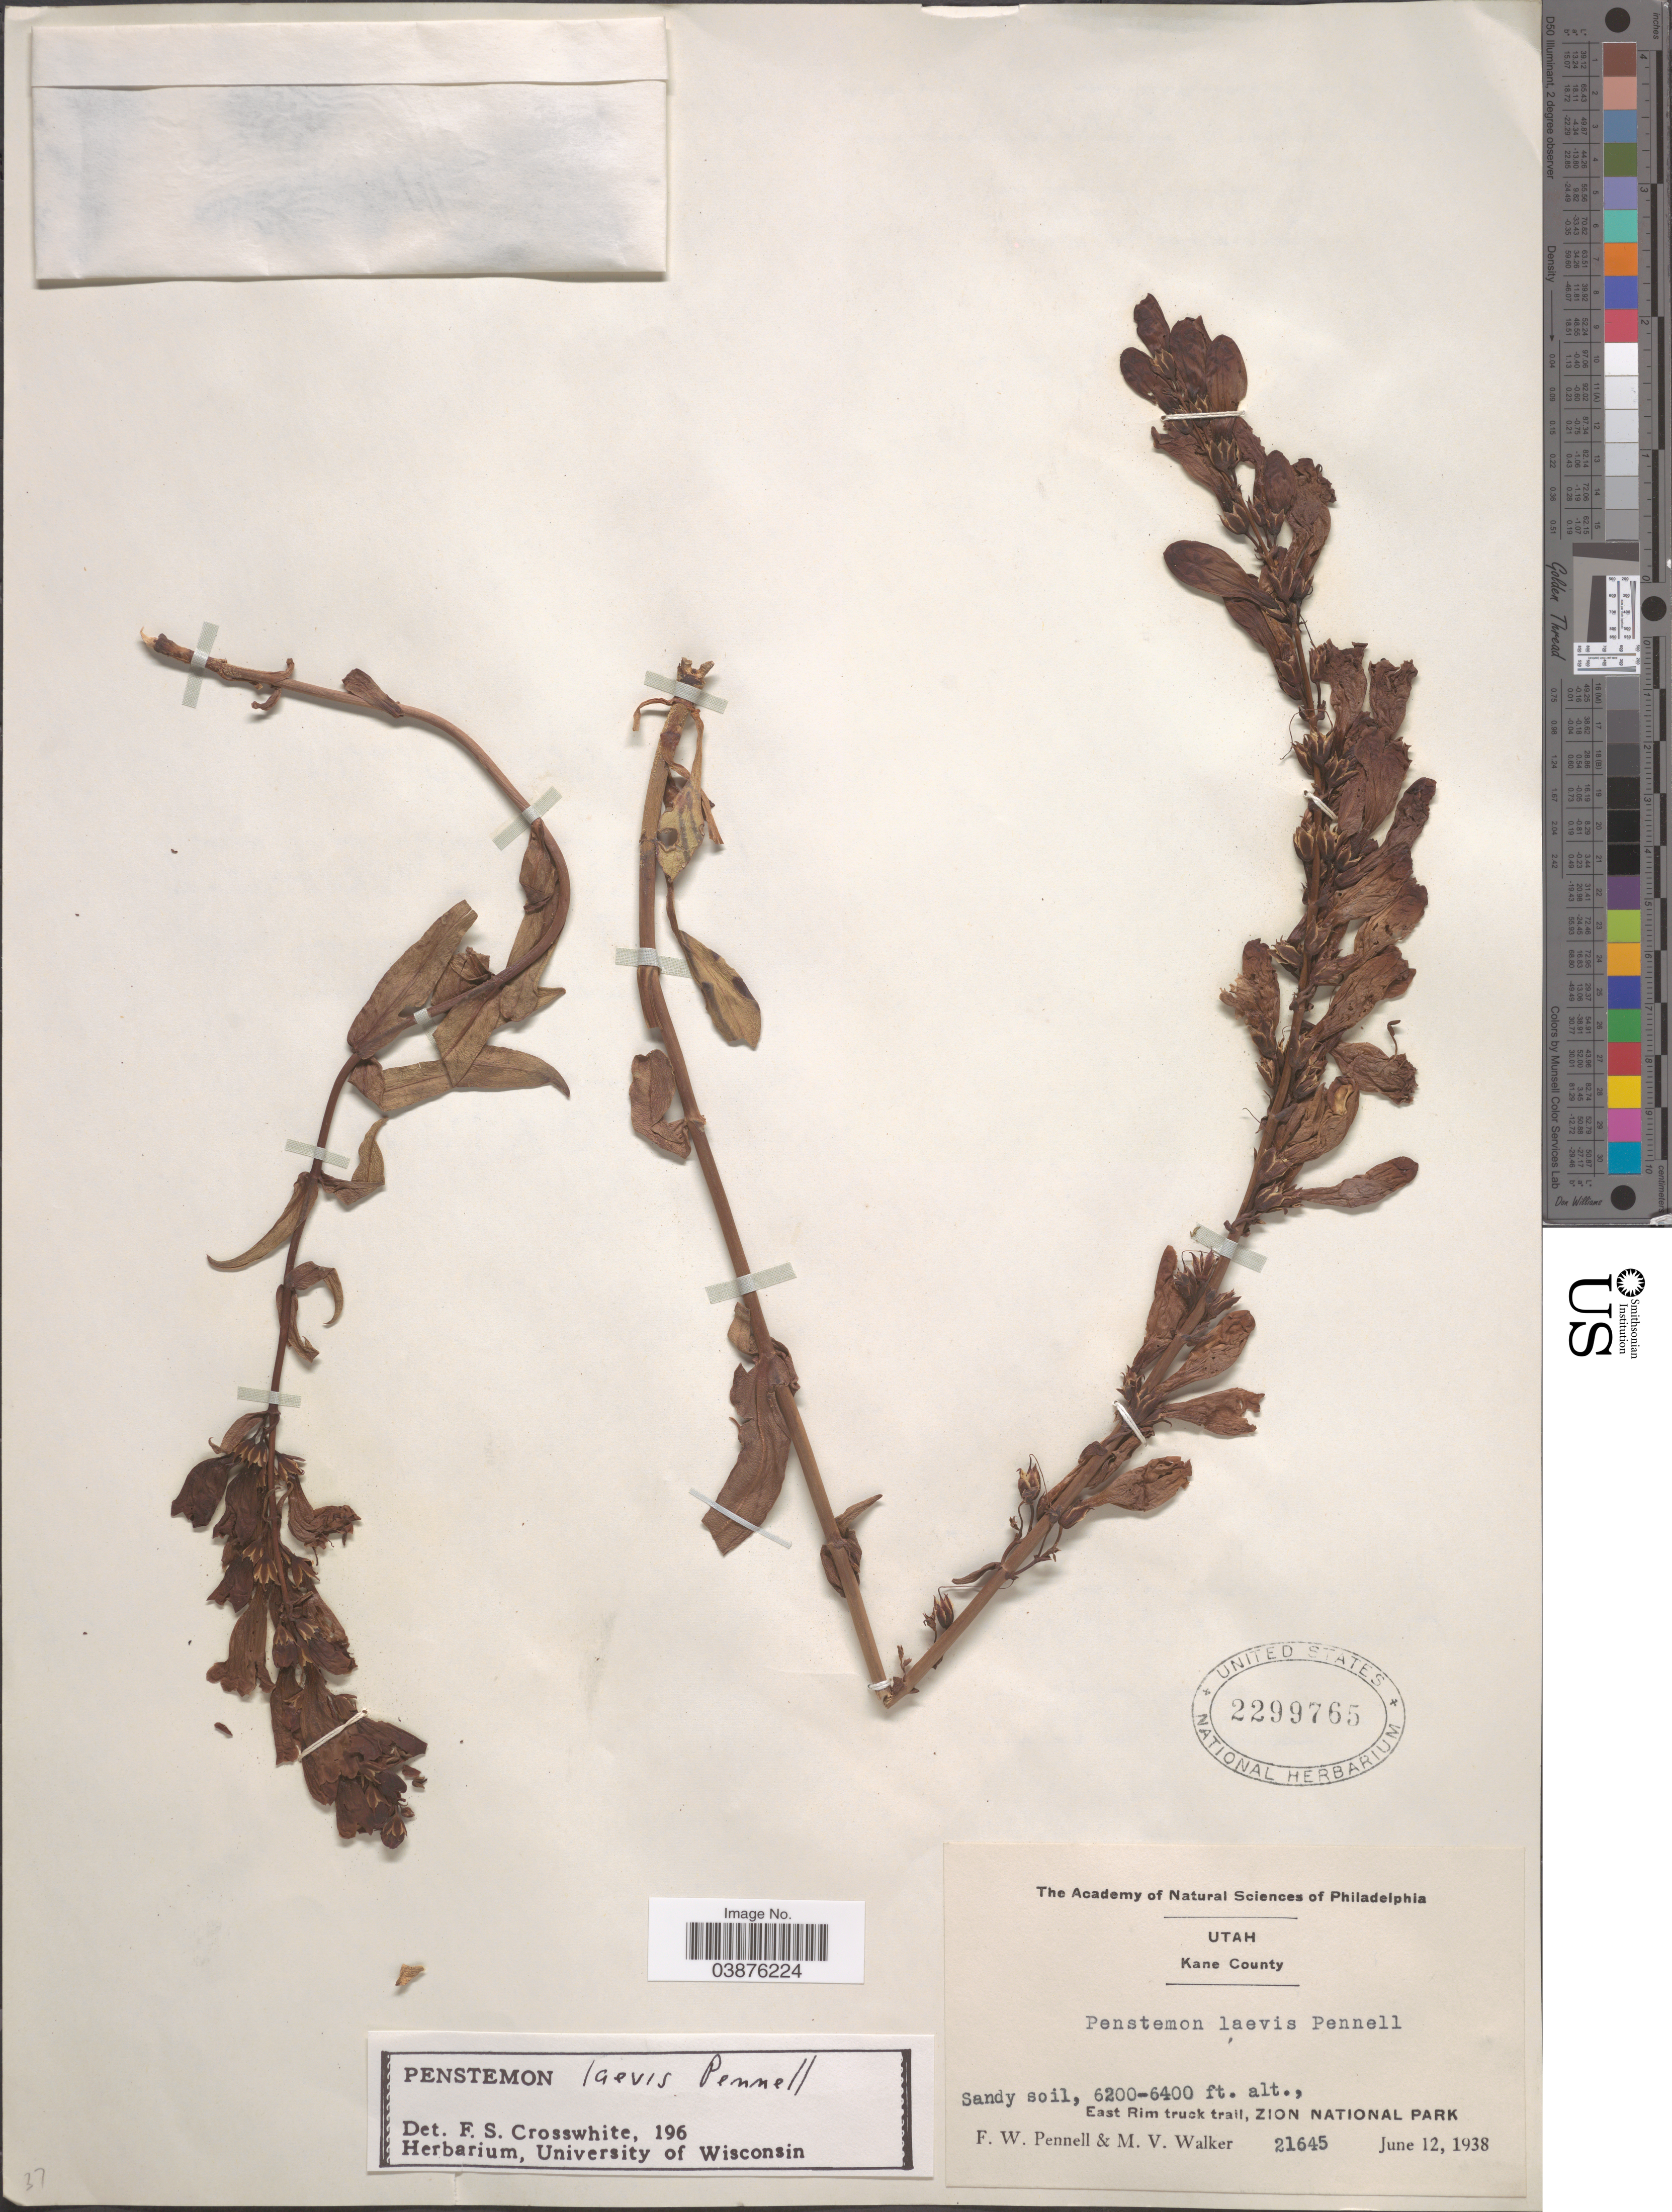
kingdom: Plantae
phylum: Tracheophyta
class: Magnoliopsida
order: Lamiales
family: Plantaginaceae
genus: Penstemon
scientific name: Penstemon laevis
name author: Pennell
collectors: F. W. Pennell & M. Walker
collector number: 21645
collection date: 1938-06-12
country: United States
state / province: Utah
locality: Kane County. East Rim truck trail, Zion National Park.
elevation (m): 1890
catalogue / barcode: US 2299765